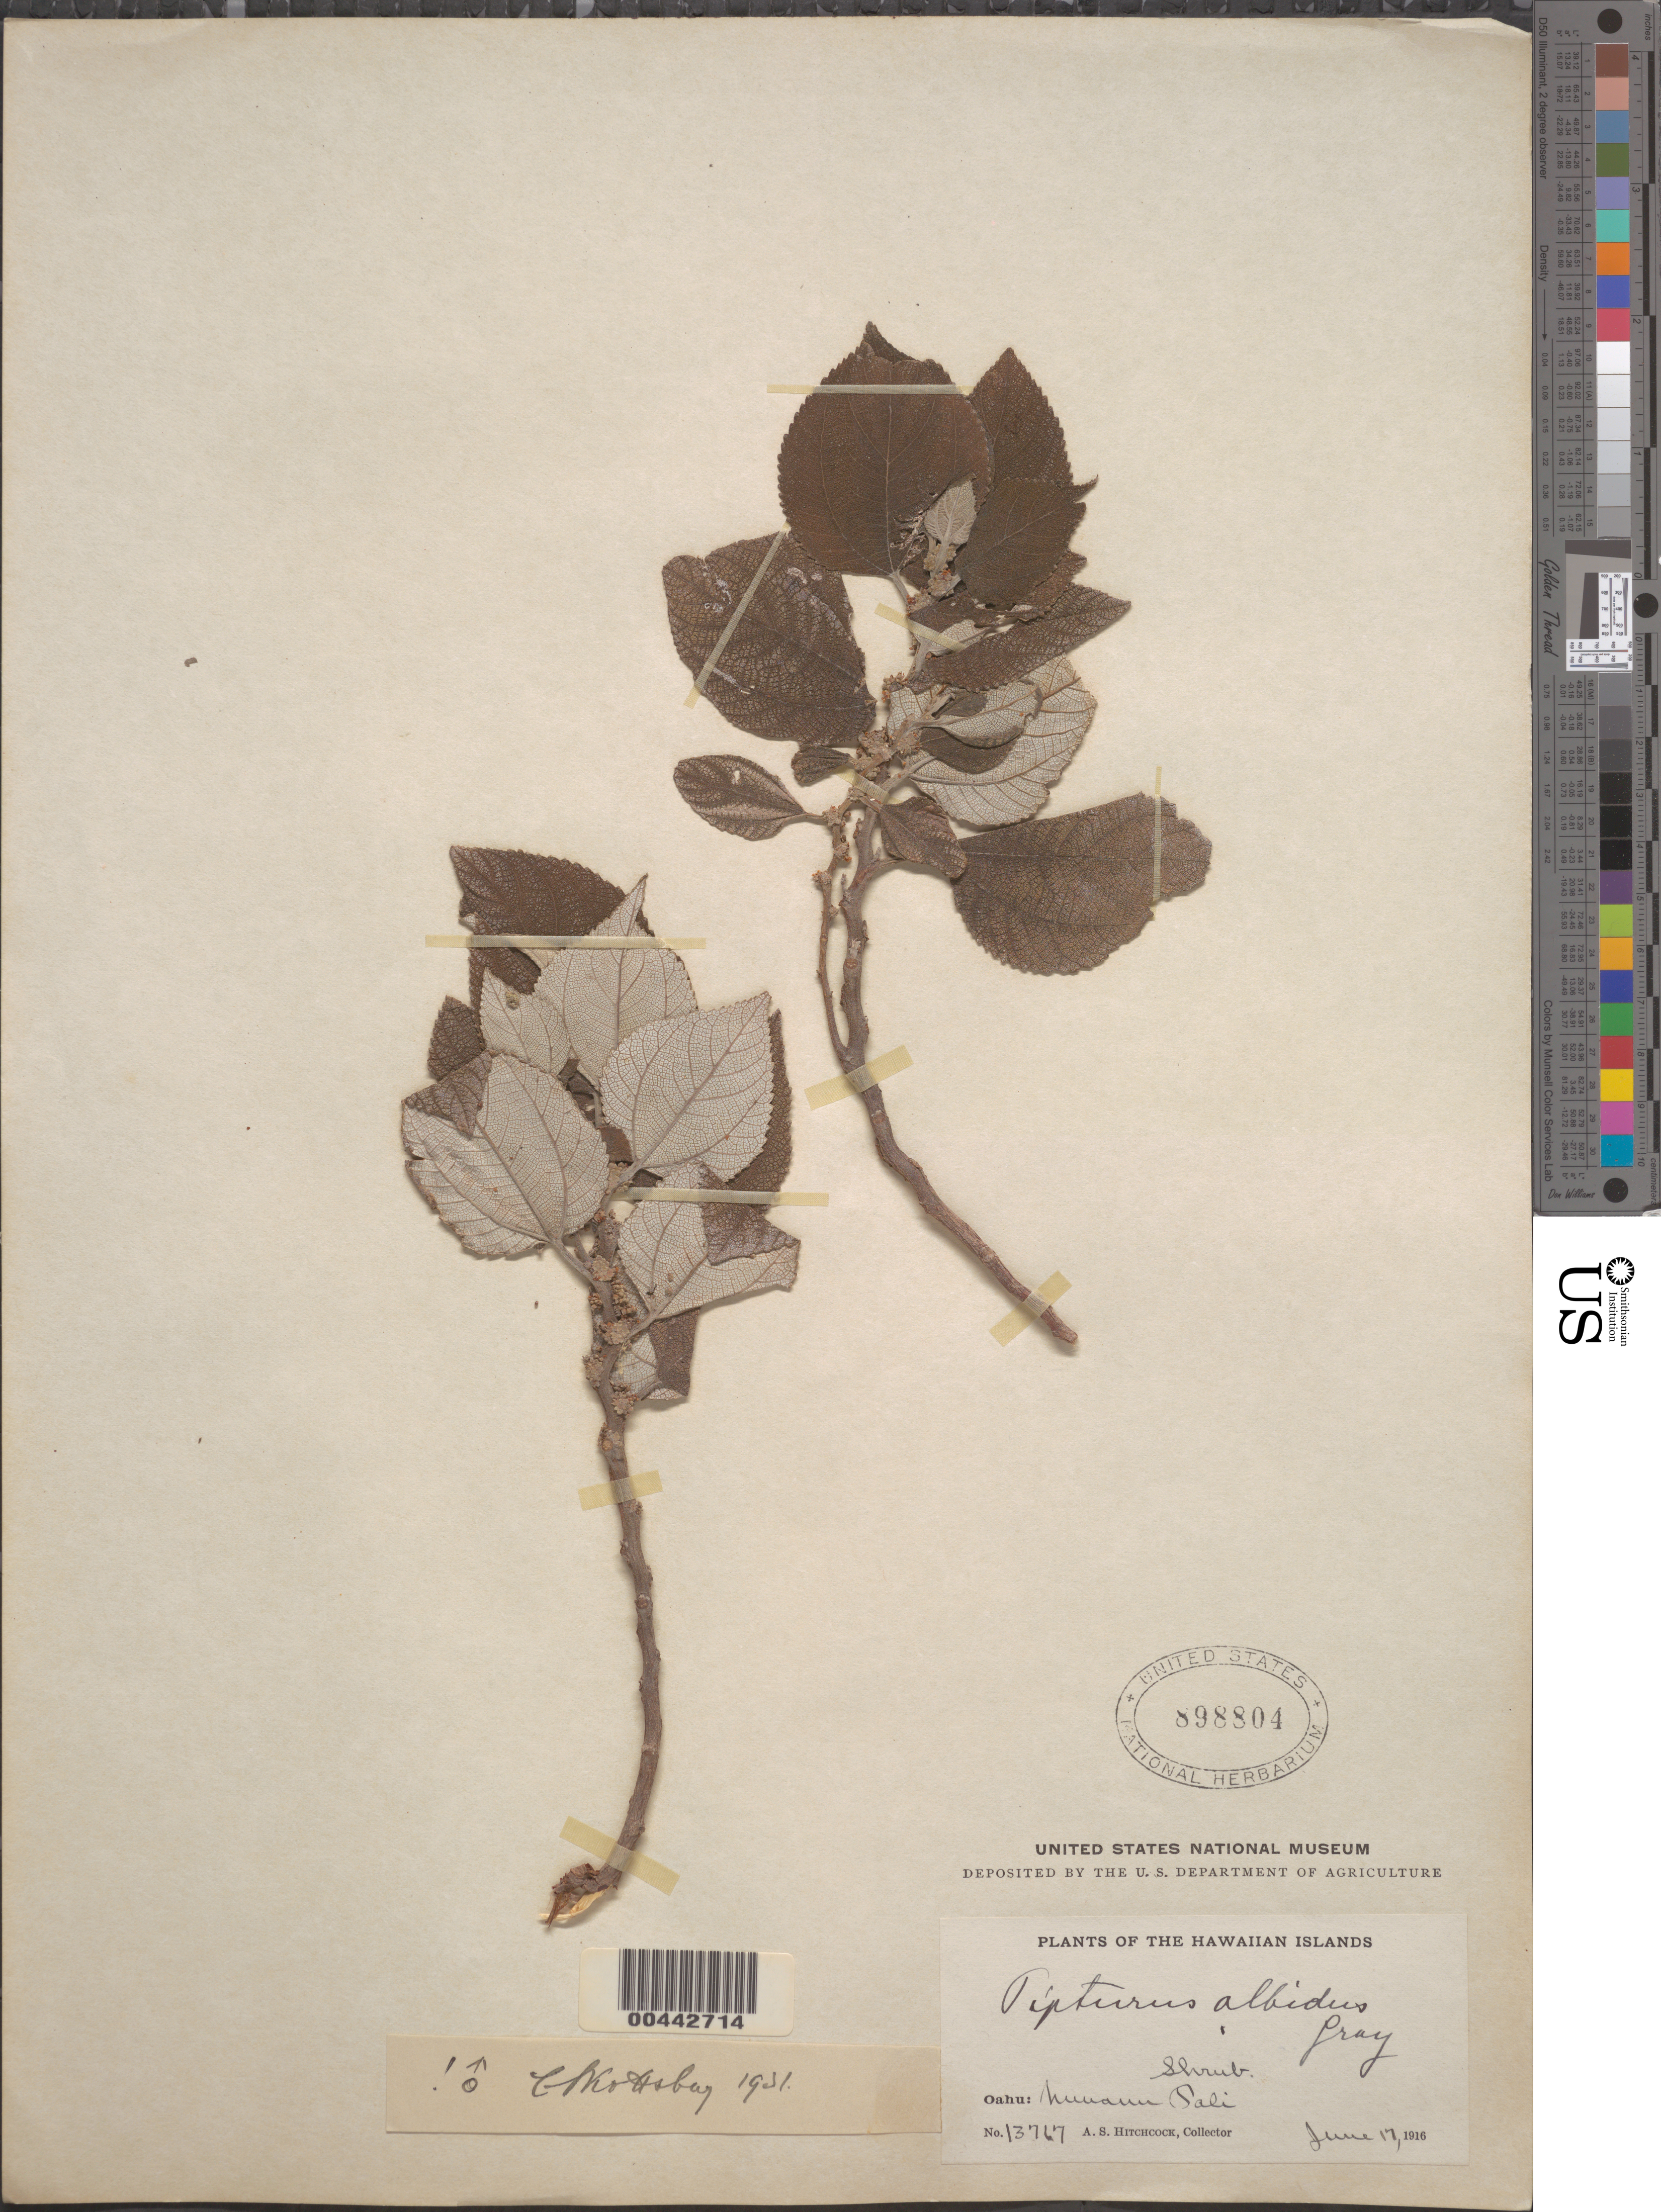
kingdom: Plantae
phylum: Tracheophyta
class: Magnoliopsida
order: Rosales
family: Urticaceae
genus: Pipturus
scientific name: Pipturus albidus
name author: (Hook. & Arn.) A. Gray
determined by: Skottsberg, C. J. F.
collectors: A. S. Hitchcock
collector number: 13767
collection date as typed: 17 Jun 1916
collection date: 1916-06-17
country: United States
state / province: Hawaii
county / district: Honolulu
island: Oahu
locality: Nuuauu Pali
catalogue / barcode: US 898804